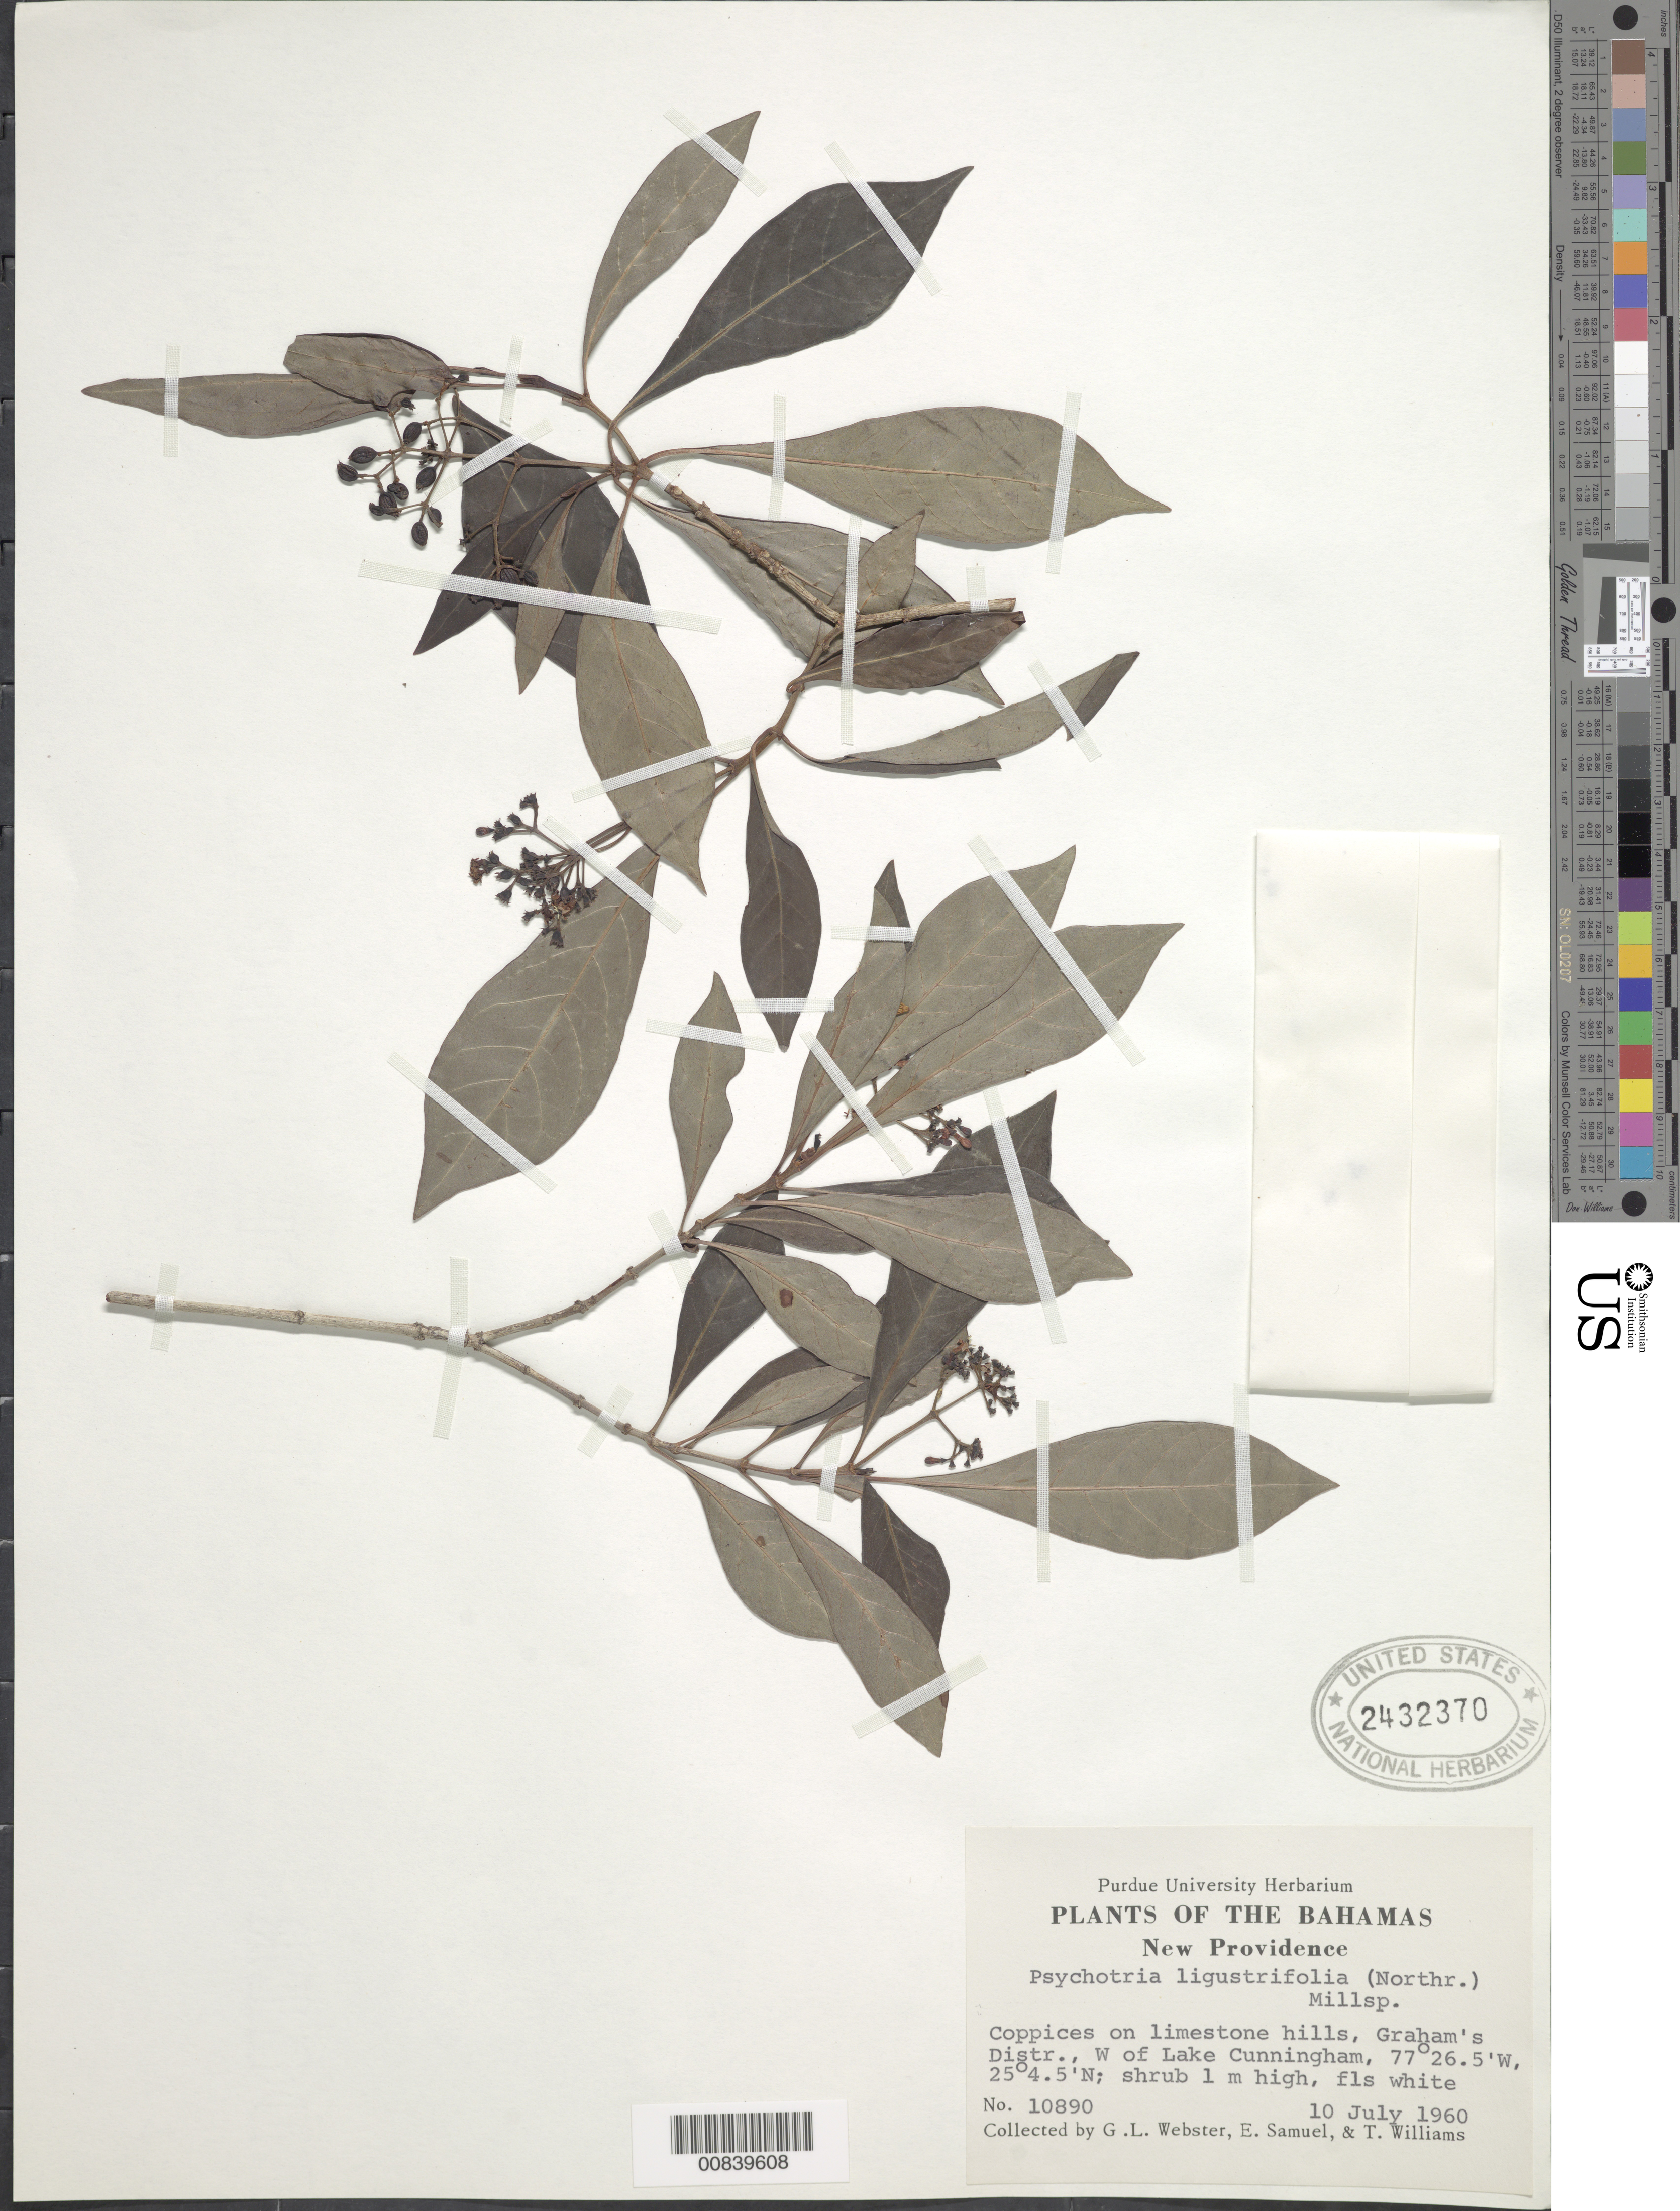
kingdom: Plantae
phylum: Tracheophyta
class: Magnoliopsida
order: Gentianales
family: Rubiaceae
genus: Psychotria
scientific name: Psychotria ligustrifolia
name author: (Northr.) Millsp.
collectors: G. L. Webster, E. Samuel & T. Williams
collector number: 10890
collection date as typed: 10 Jul 1960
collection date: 1960-07-10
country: Bahamas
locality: New Providence. Graham's Distr., W of Lake Cunningham.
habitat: Coppices on limestone hills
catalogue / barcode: US 2432370